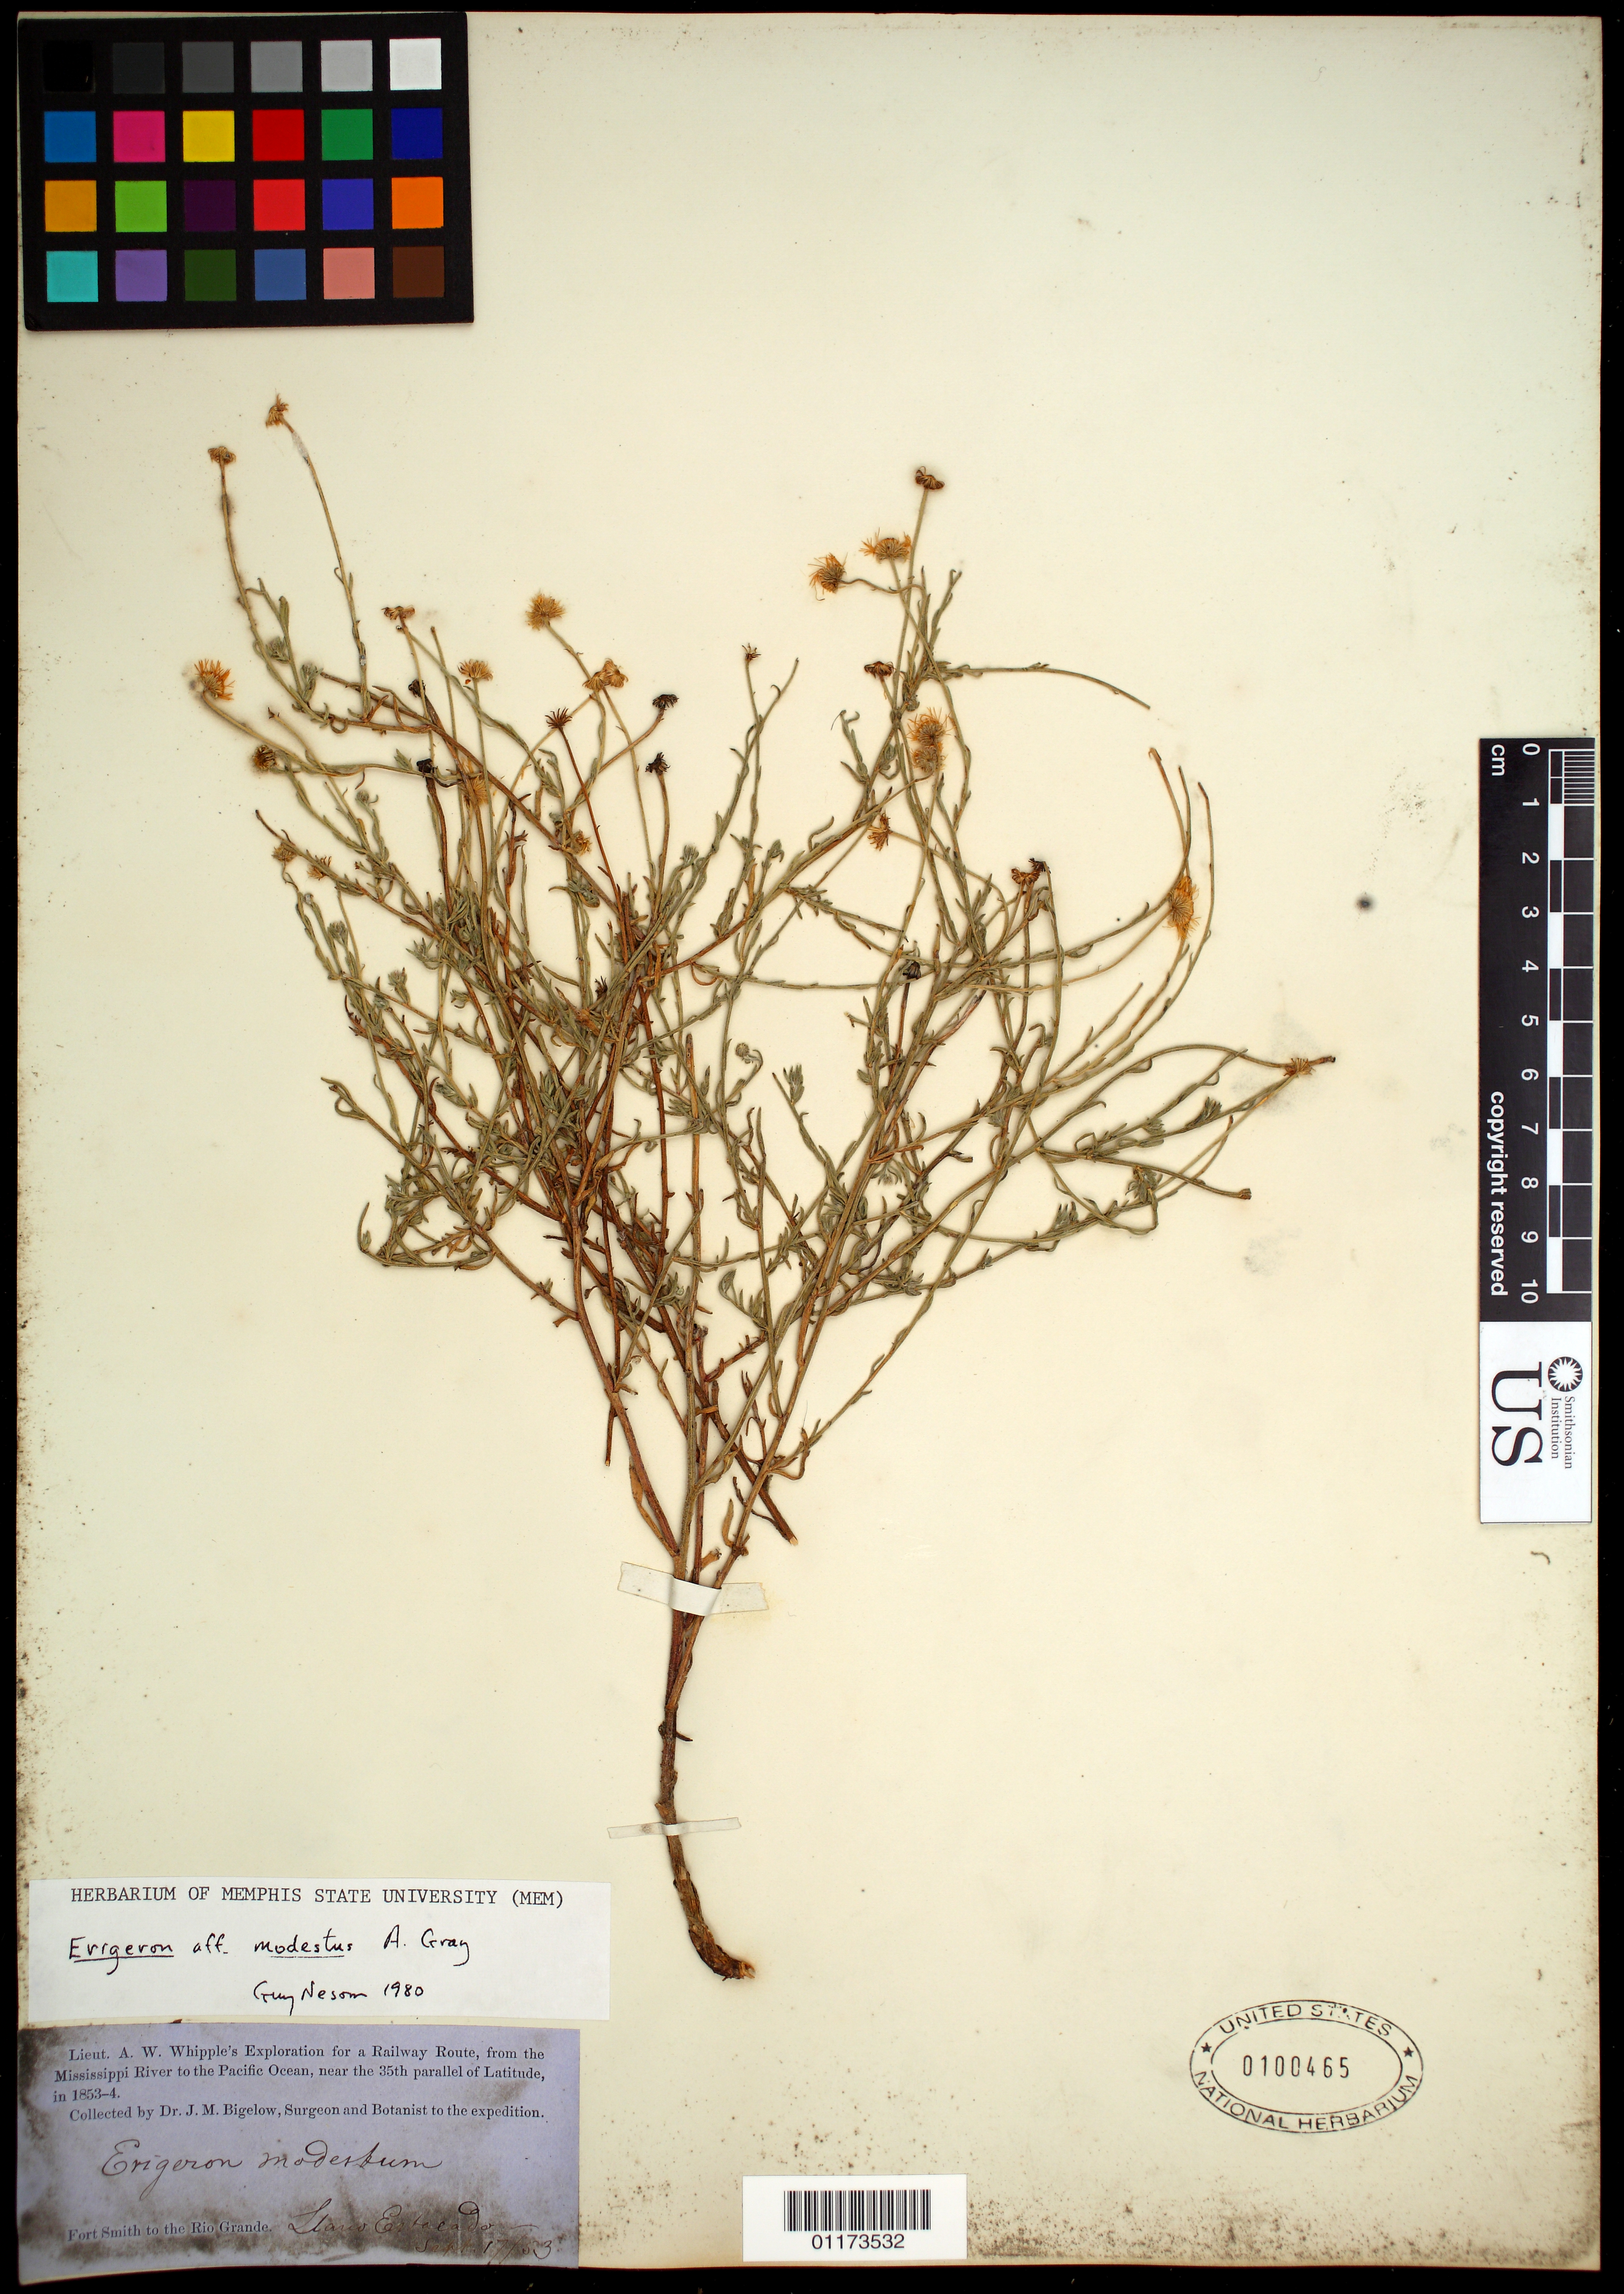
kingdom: Plantae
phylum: Tracheophyta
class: Magnoliopsida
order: Asterales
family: Asteraceae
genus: Erigeron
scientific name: Erigeron modestus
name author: A. Gray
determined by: Nesom, Guy L.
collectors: J. M. Bigelow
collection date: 1853-09-17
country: United States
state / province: New Mexico / Texas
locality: Llano Estacado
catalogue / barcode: US 100465